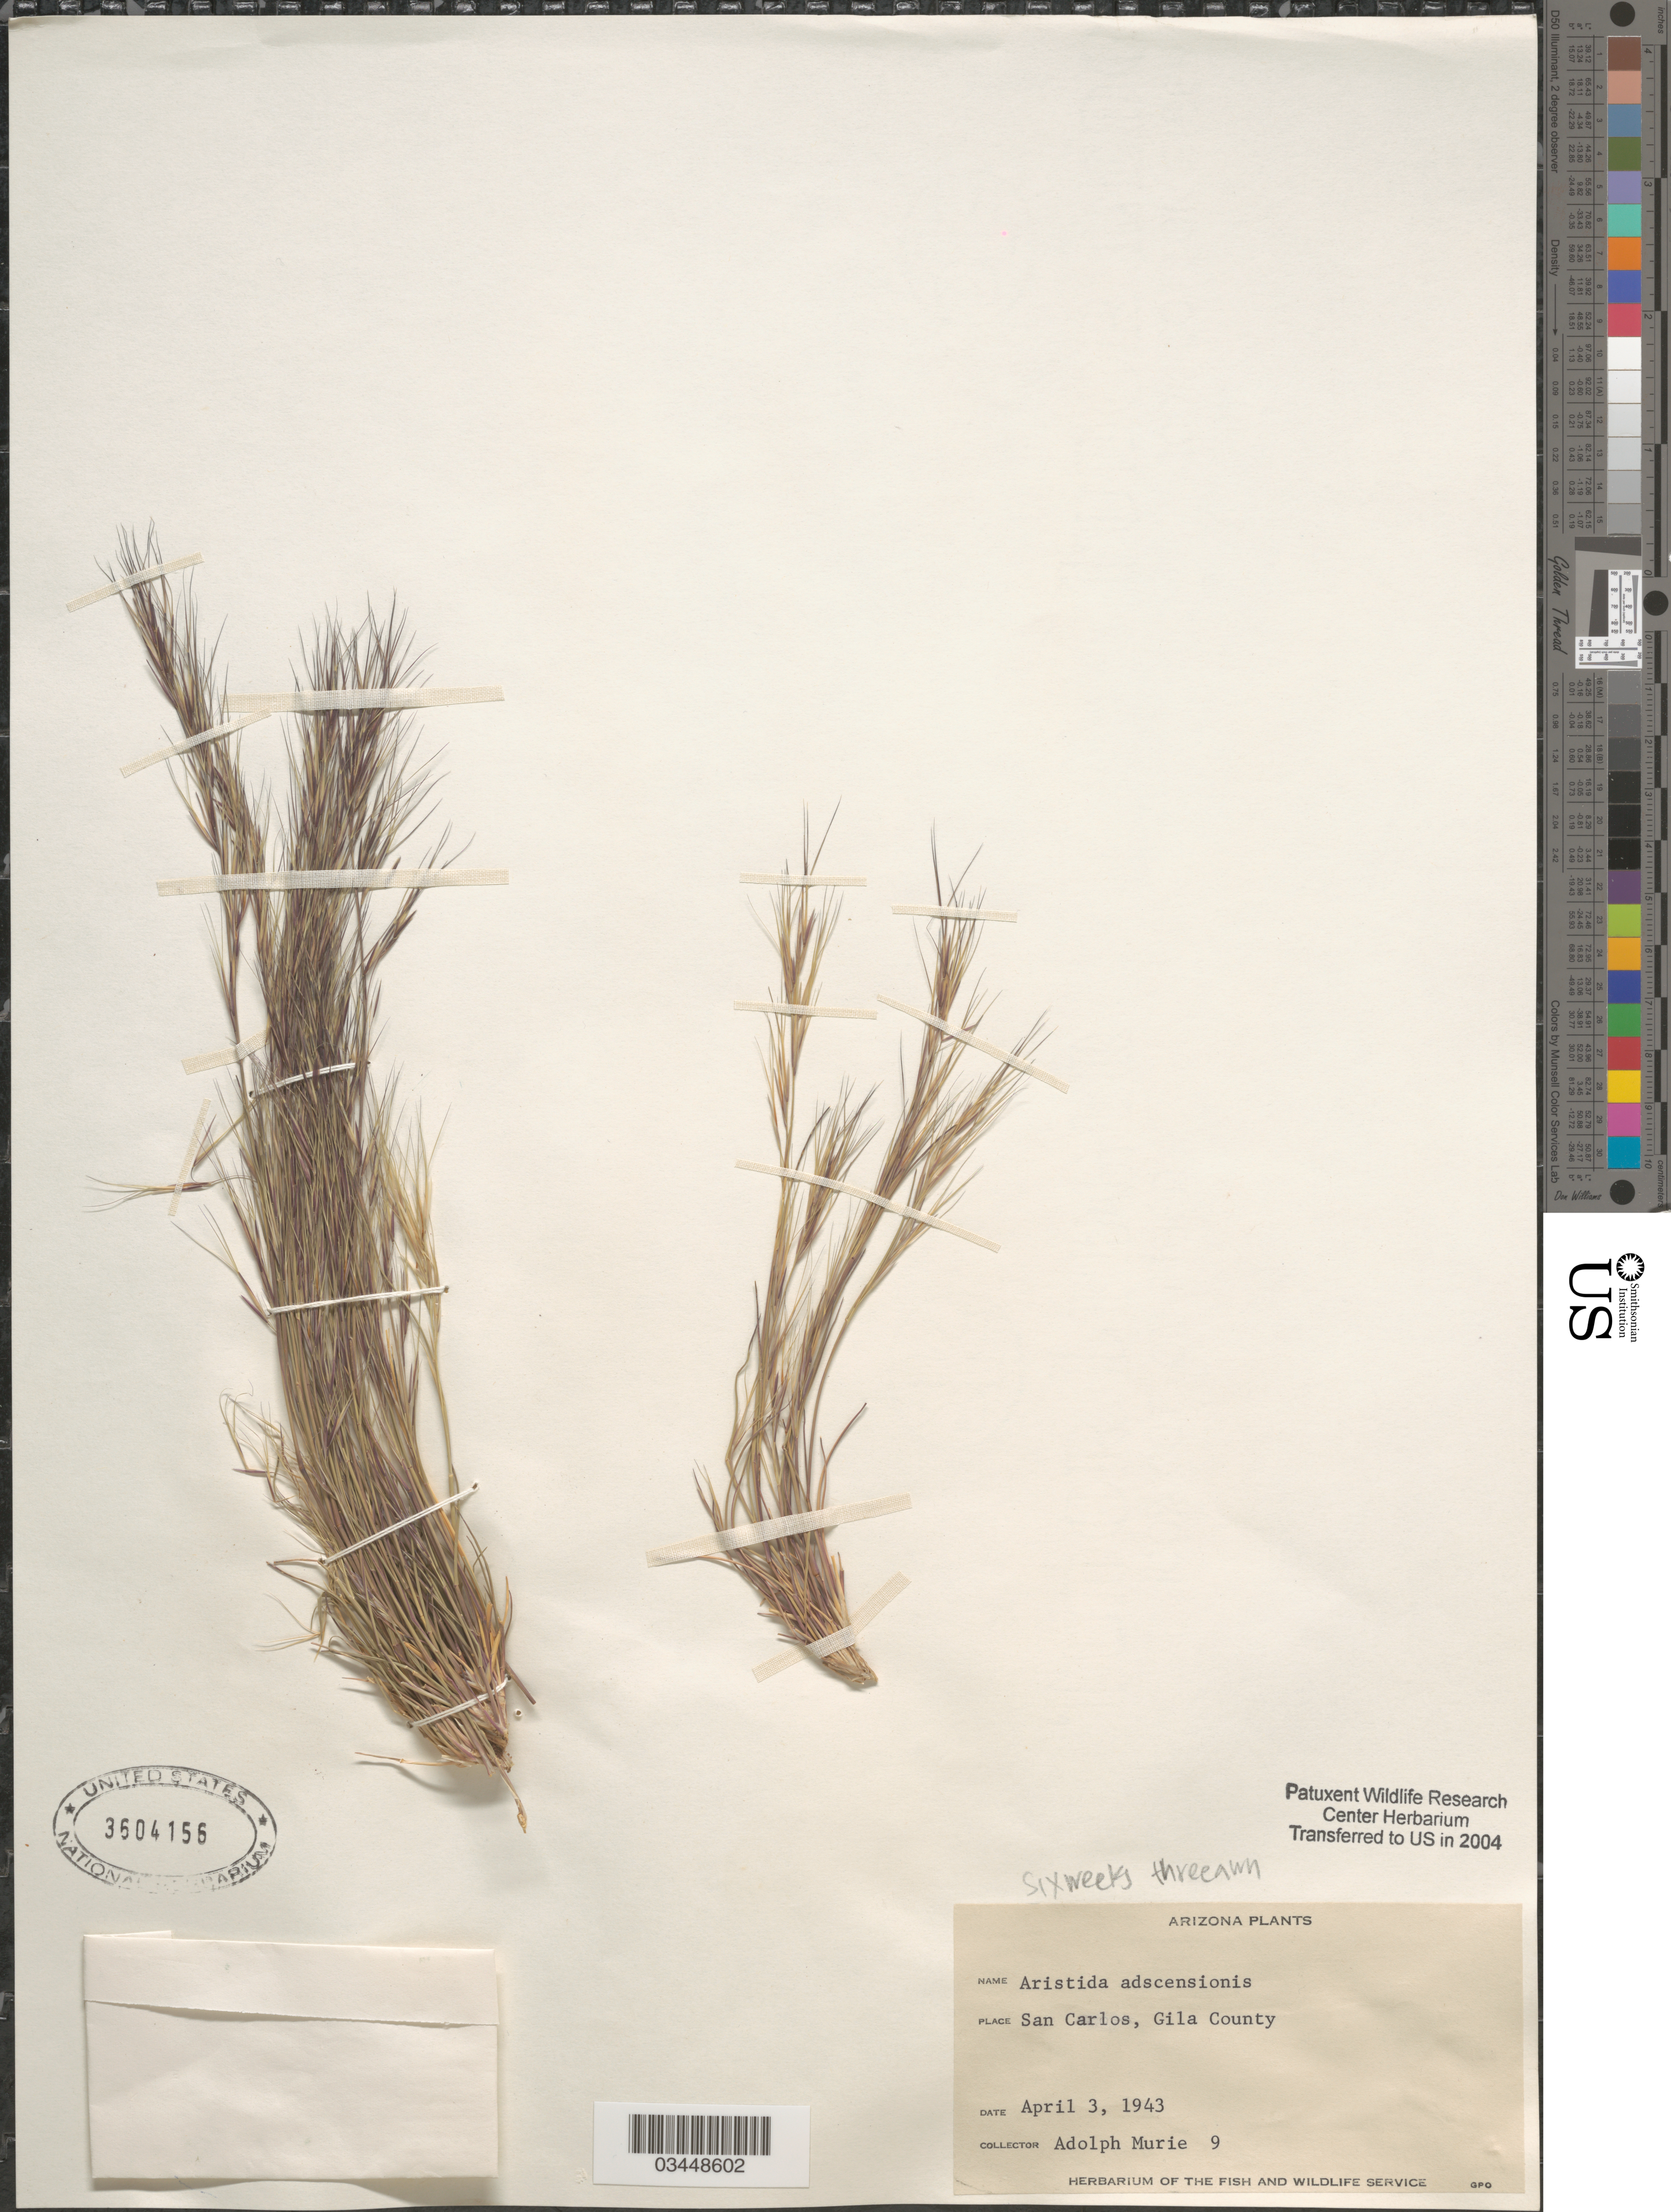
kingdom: Plantae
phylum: Tracheophyta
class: Liliopsida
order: Poales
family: Poaceae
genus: Aristida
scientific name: Aristida adscensionis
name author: L.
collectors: A. Murie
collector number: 9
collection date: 1943-04-03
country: United States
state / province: Arizona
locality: San Carlos, Gila County.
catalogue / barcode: US 3604156